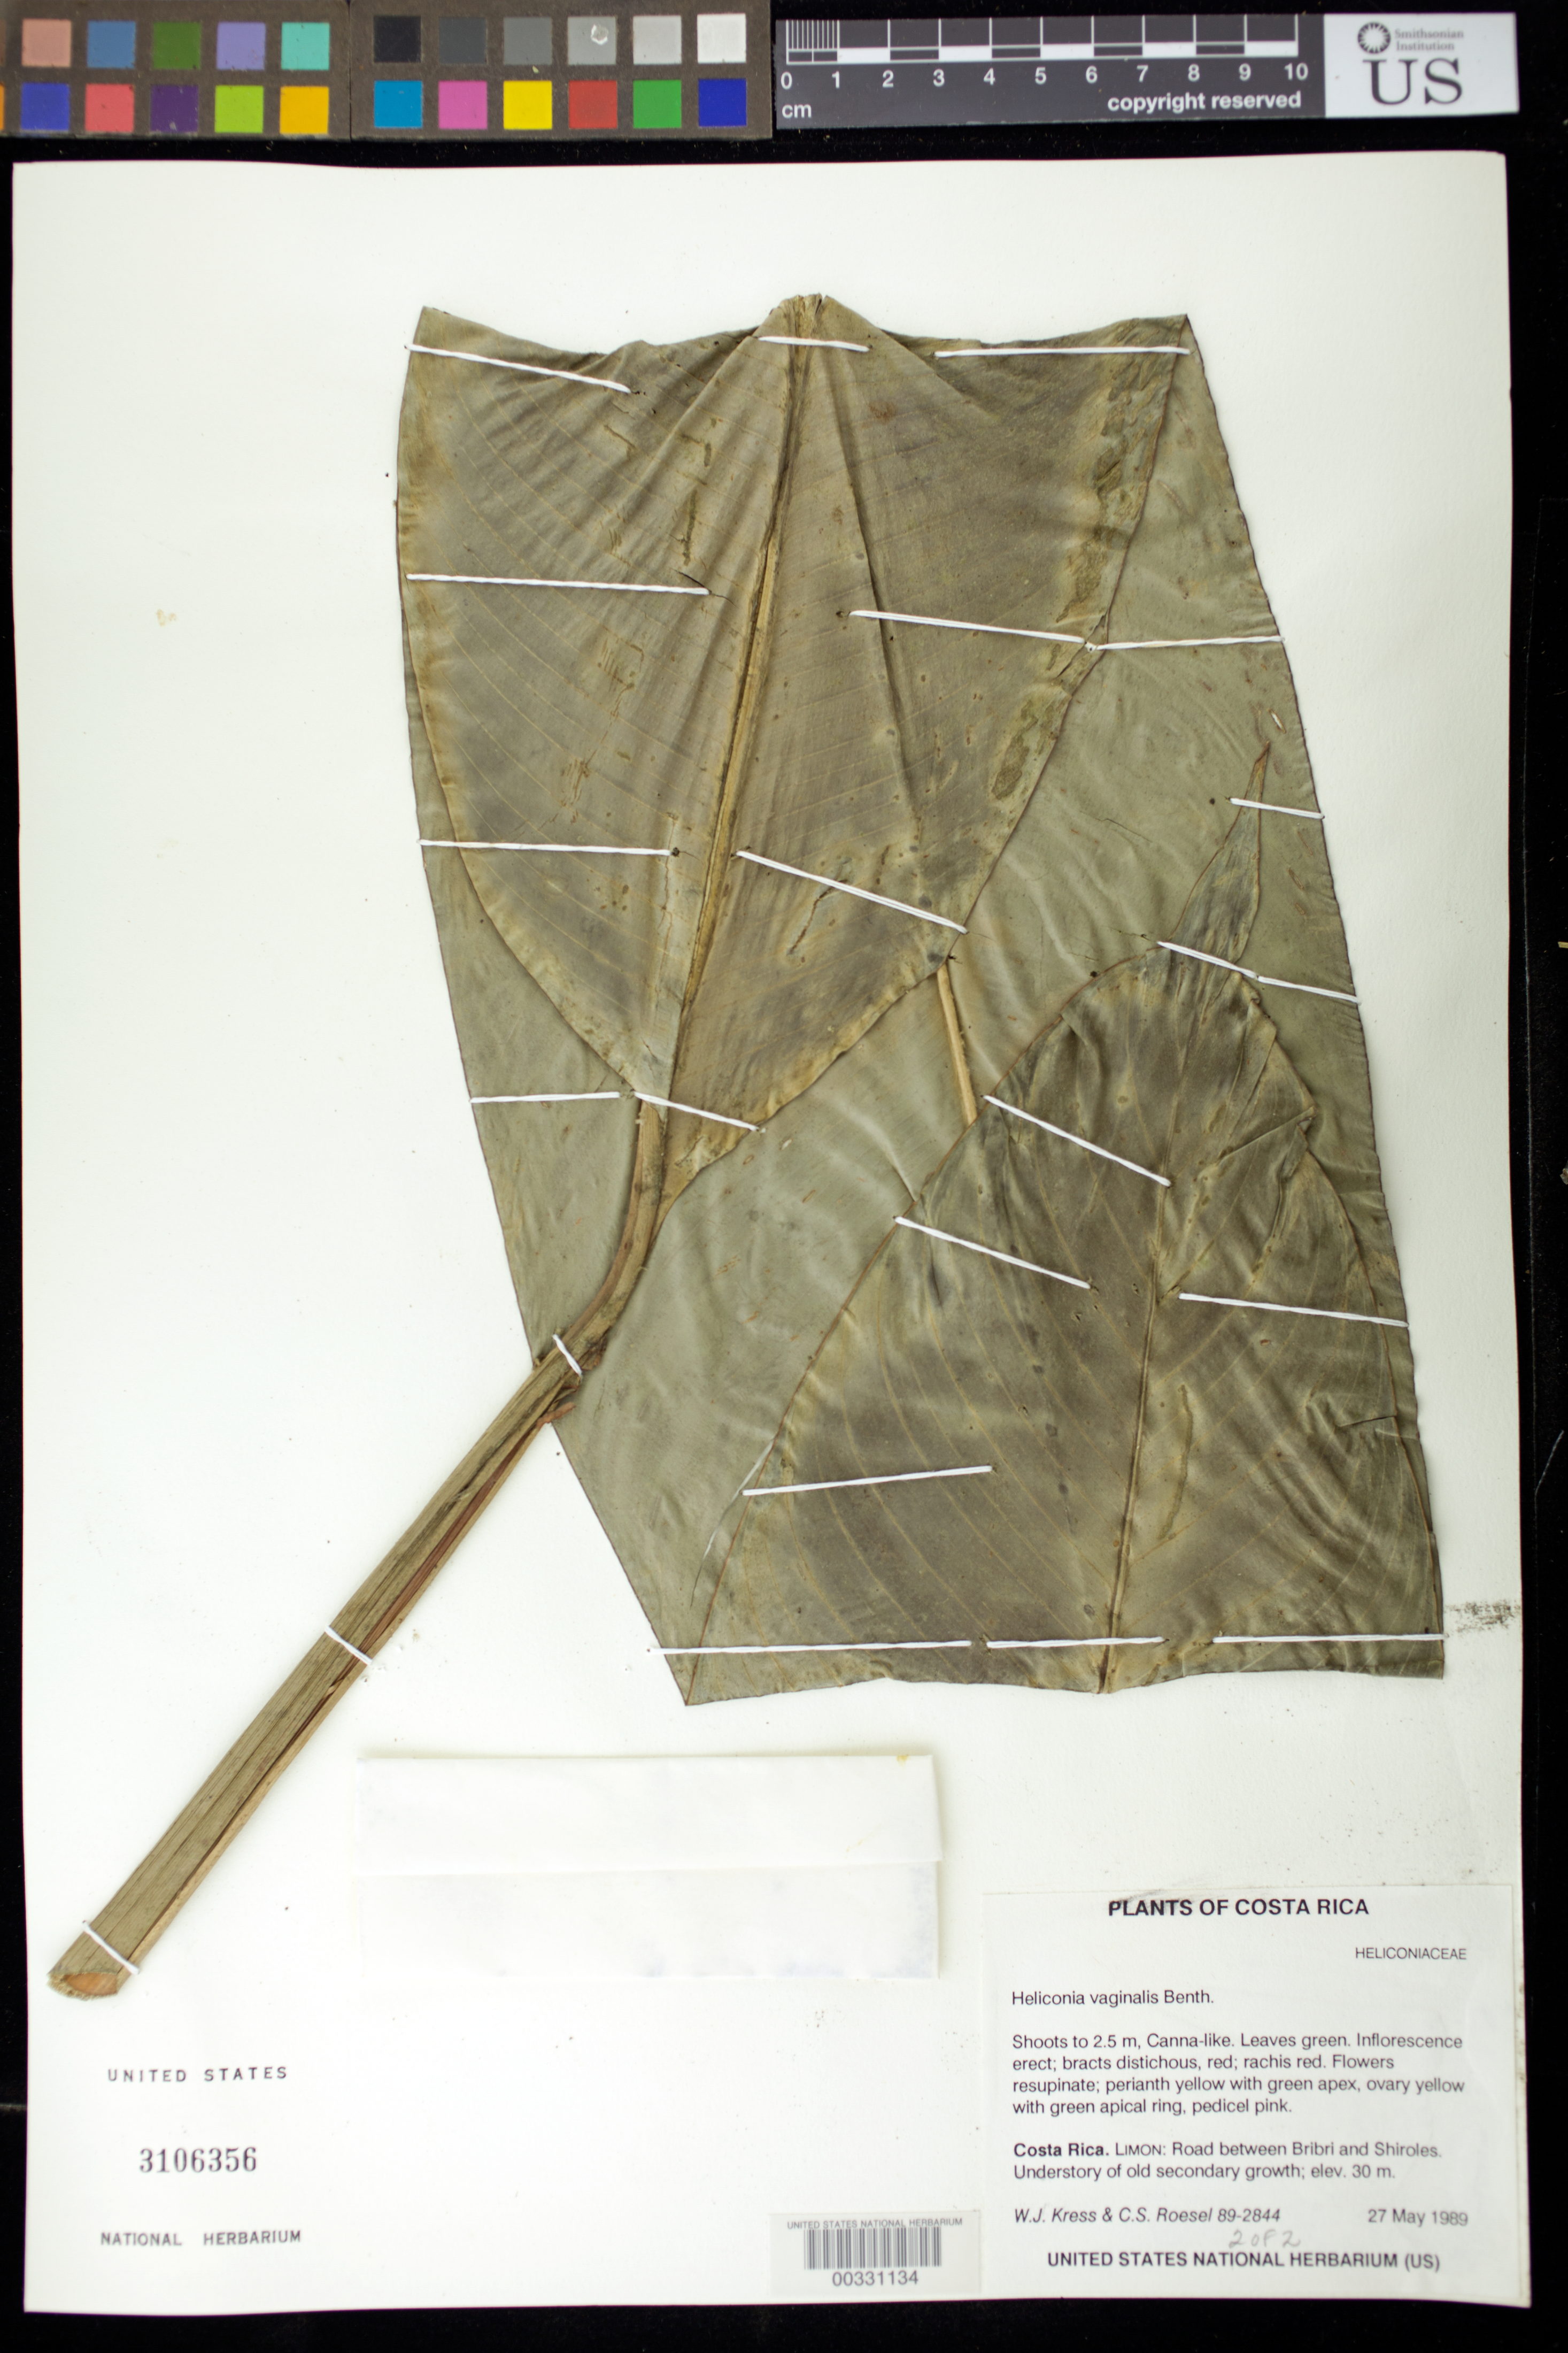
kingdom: Plantae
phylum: Tracheophyta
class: Liliopsida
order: Zingiberales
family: Heliconiaceae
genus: Heliconia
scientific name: Heliconia vaginalis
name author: Benth.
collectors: W. J. Kress & C. S. Roesel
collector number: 89-2844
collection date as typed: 27 May 1989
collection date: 1989-05-27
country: Costa Rica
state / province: Limón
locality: Road between bribri and shiroles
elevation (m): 30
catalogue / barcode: US 3106356